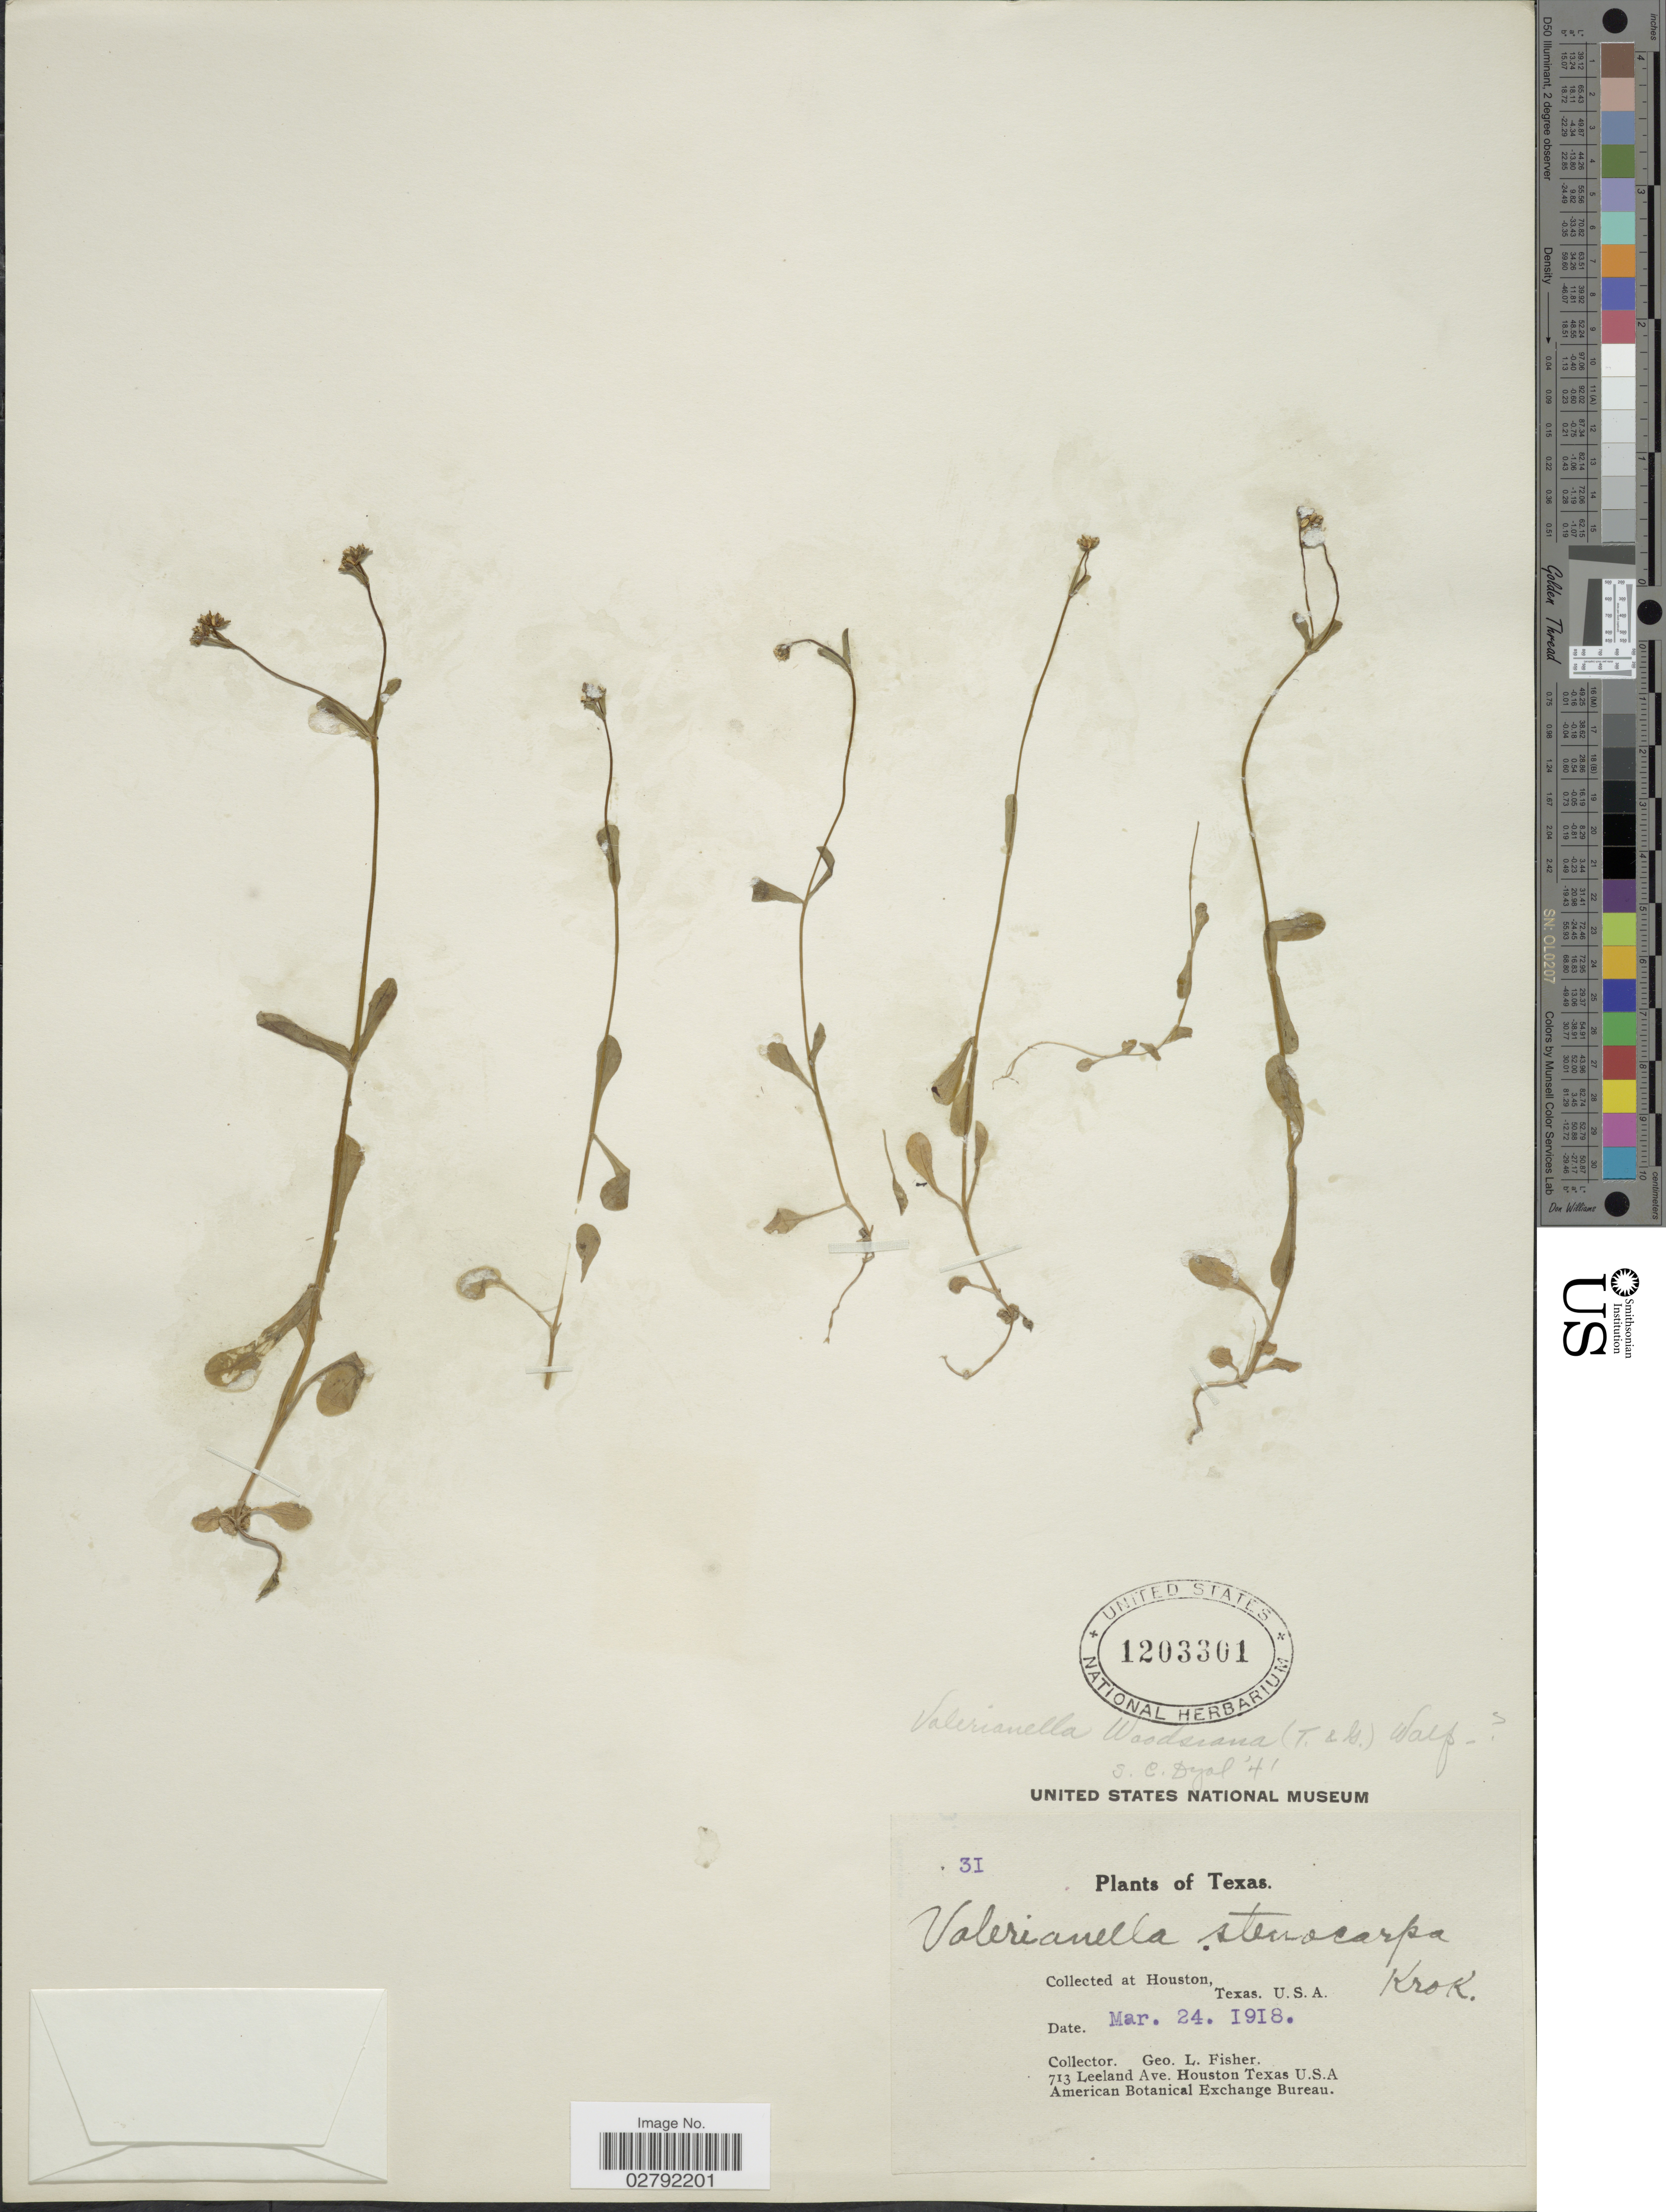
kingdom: Plantae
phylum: Tracheophyta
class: Magnoliopsida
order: Dipsacales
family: Caprifoliaceae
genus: Valerianella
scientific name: Valerianella woodsiana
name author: Walf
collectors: G. L. Fisher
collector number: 31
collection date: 1918-03-24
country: United States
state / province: Texas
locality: Houston.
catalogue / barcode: US 1203301